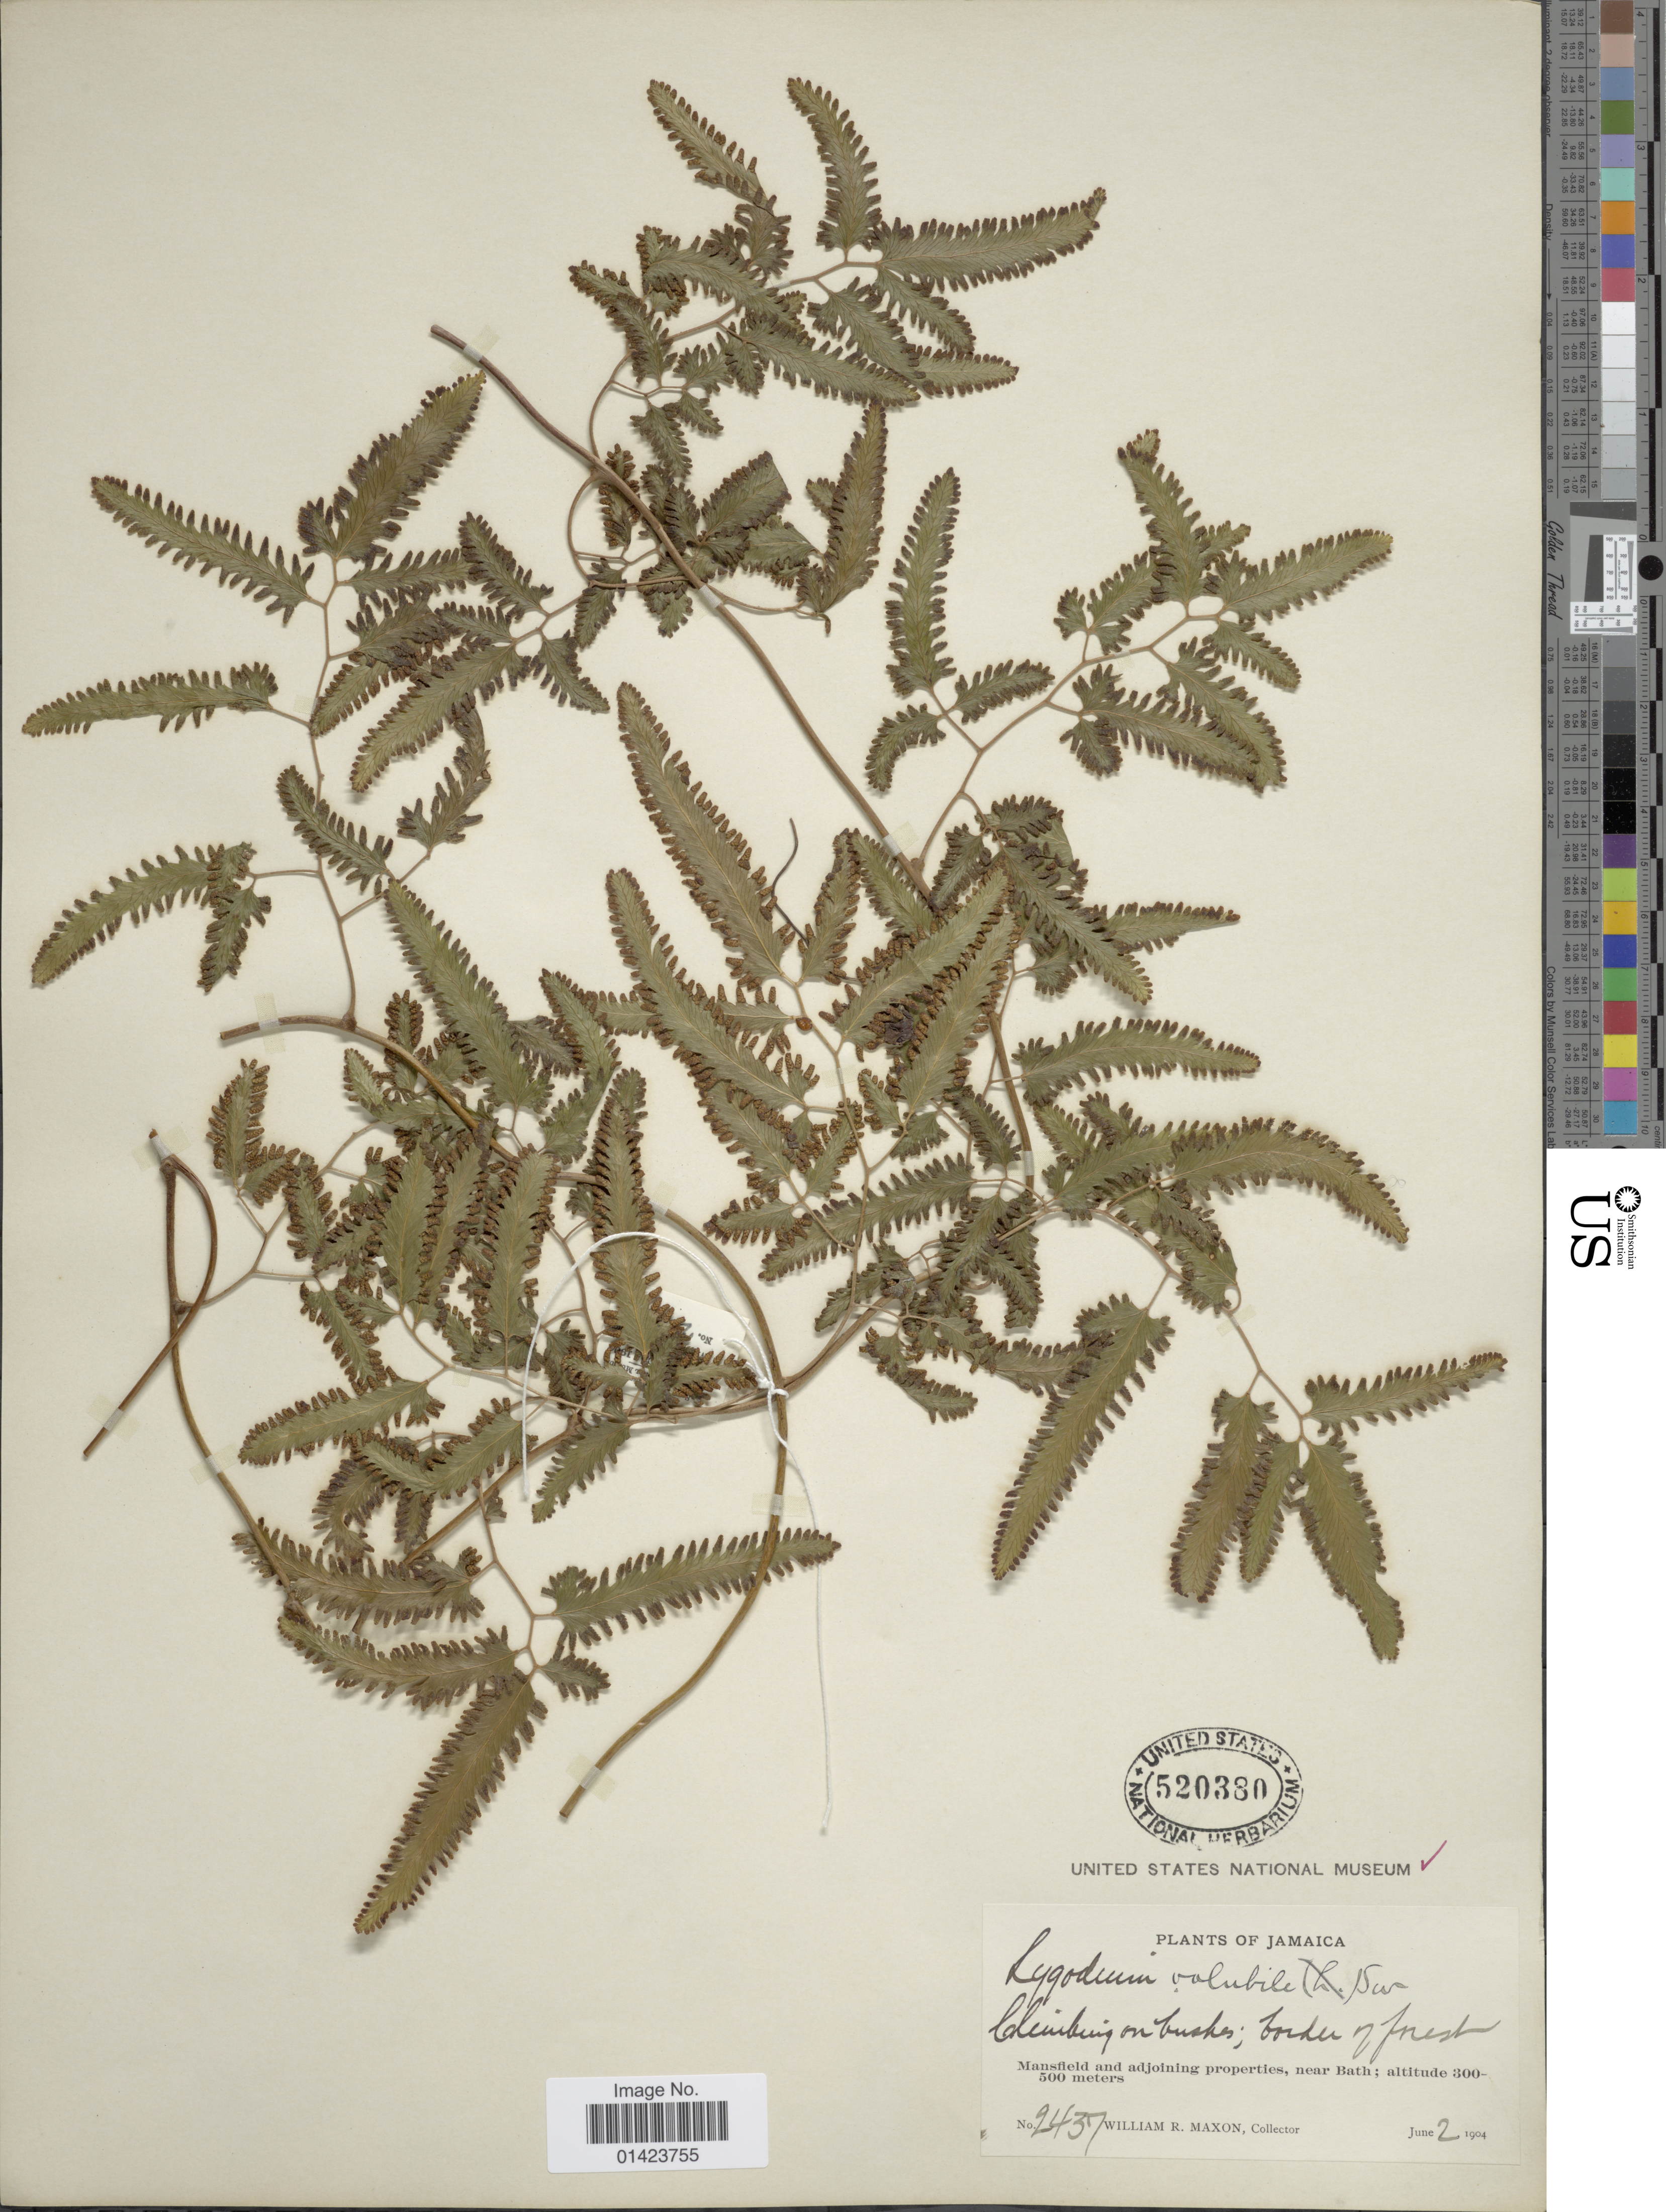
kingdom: Plantae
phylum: Tracheophyta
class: Polypodiopsida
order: Schizaeales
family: Lygodiaceae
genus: Lygodium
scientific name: Lygodium volubile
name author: Sw.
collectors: W. R. Maxon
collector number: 2437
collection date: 1904-06-02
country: Jamaica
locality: Mansfield and adjoining properties, near Bath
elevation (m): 300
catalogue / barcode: US 520380